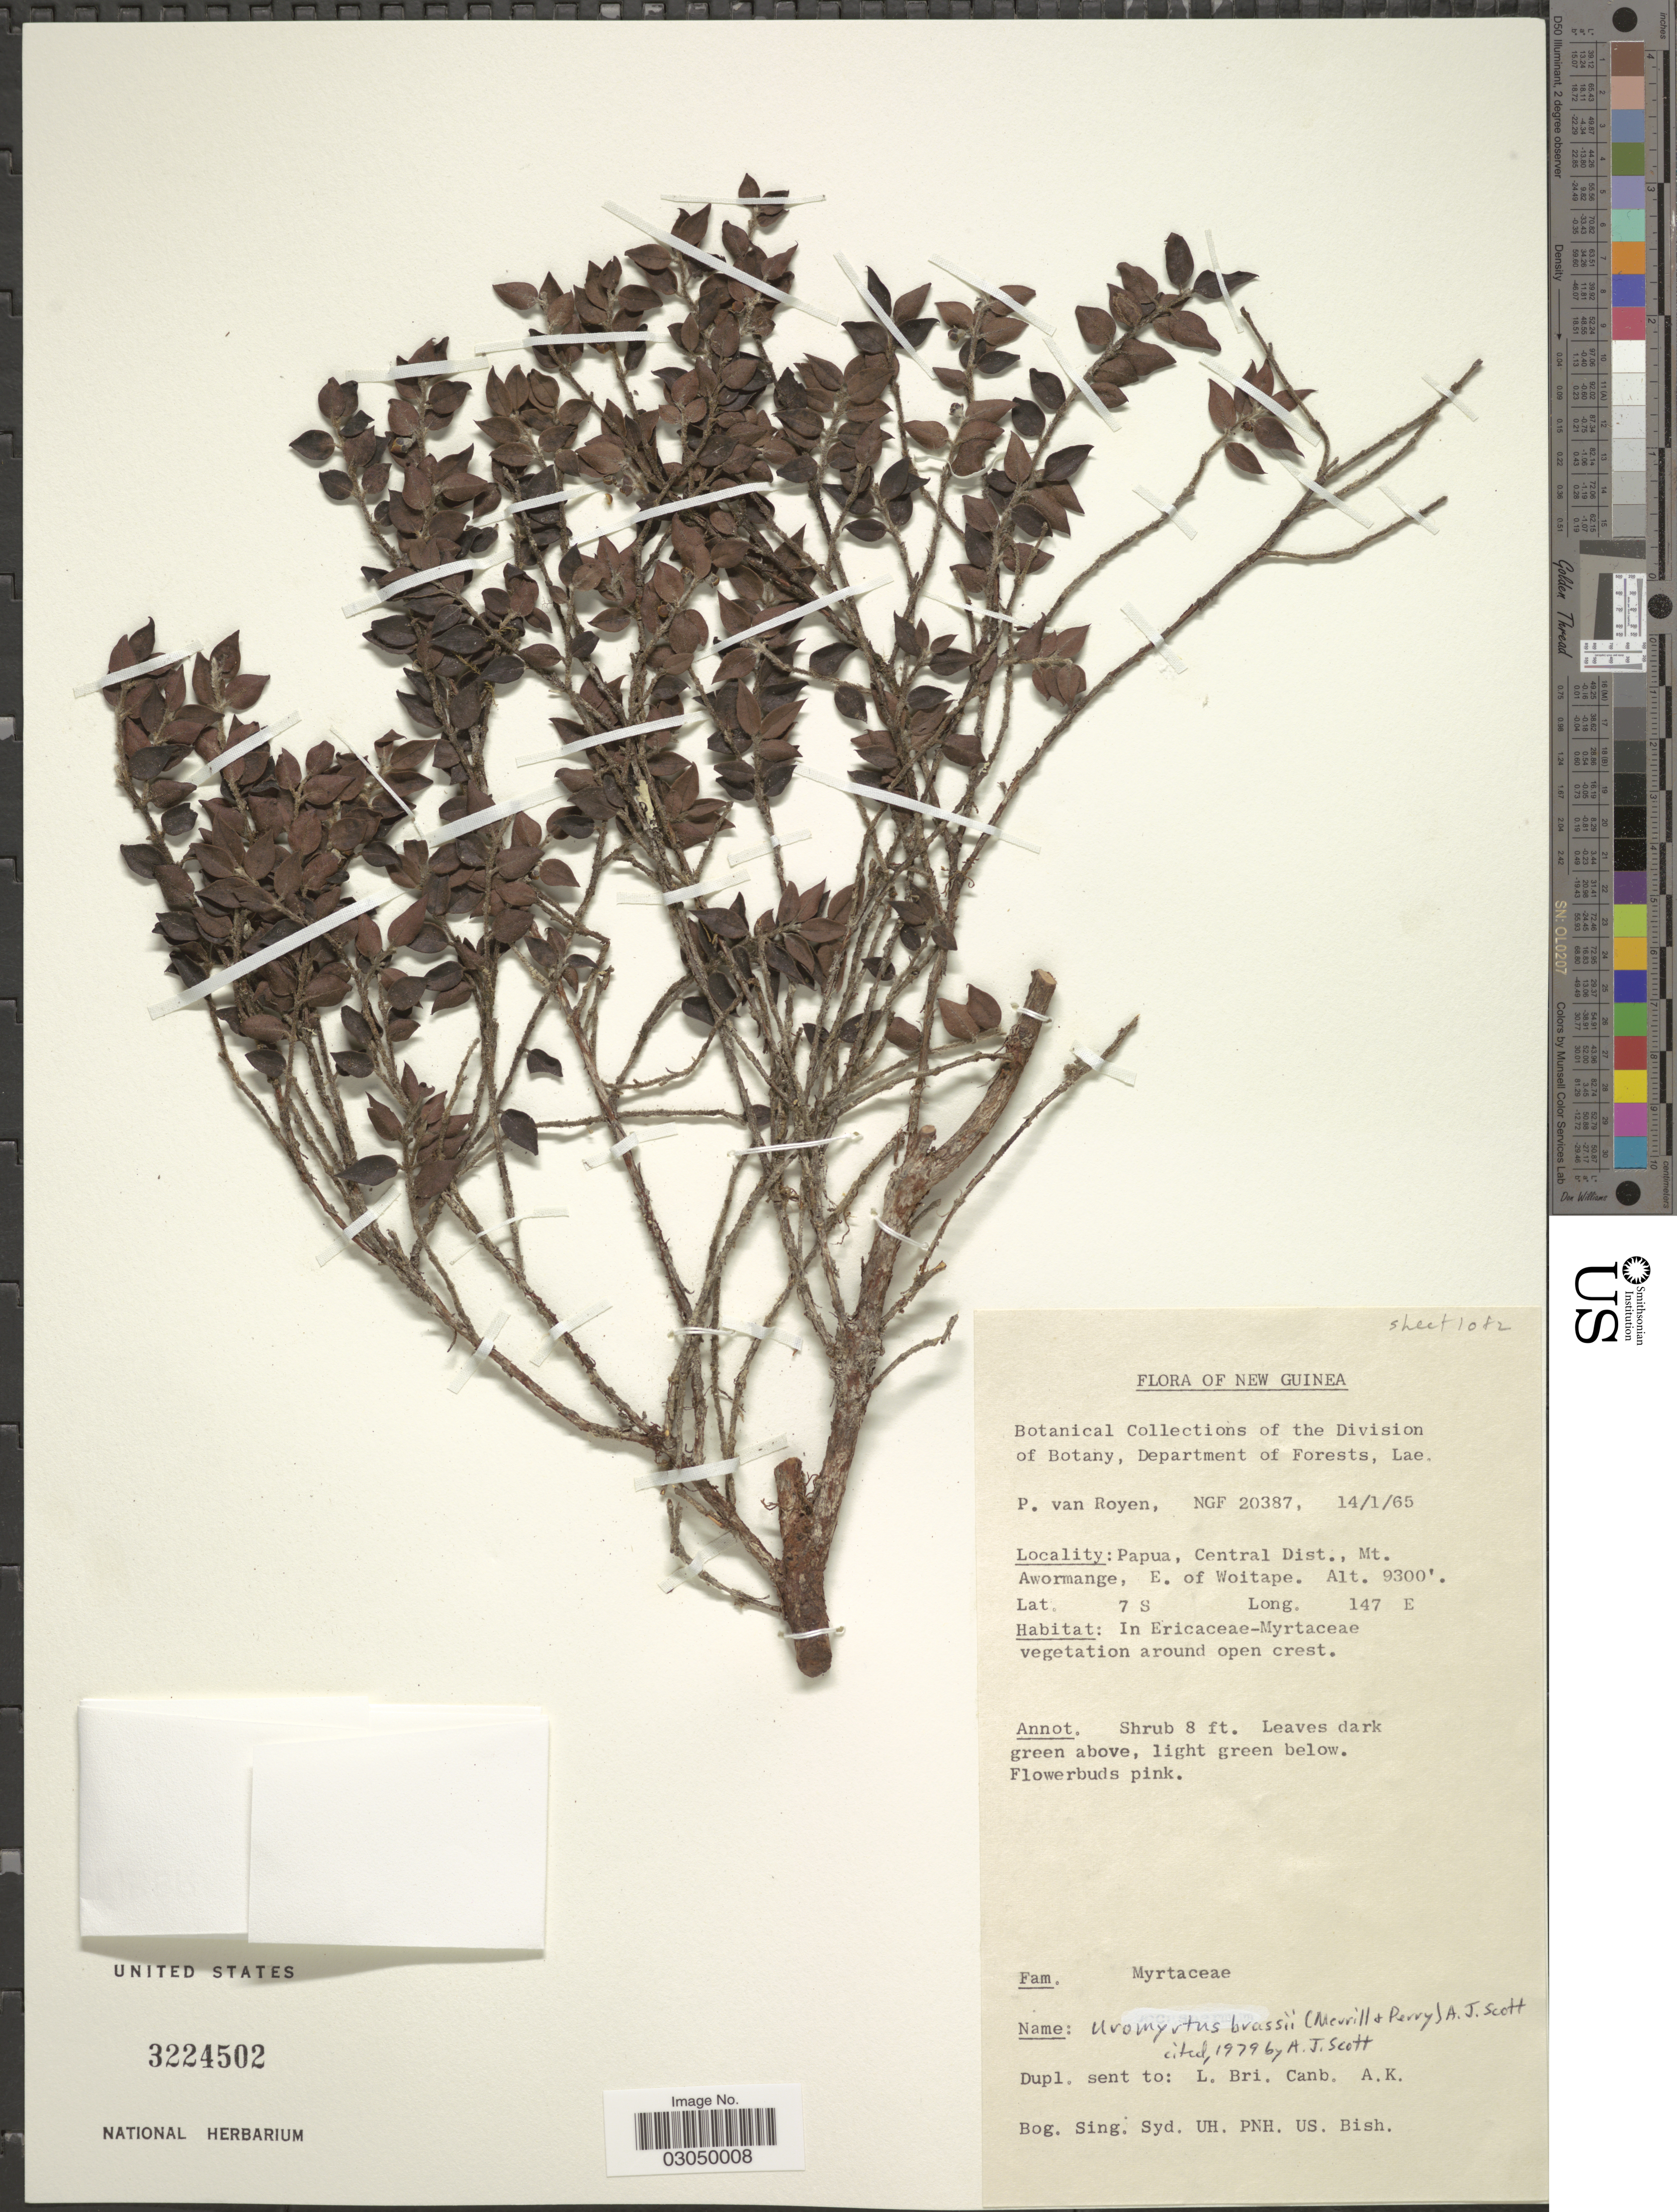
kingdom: Plantae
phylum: Tracheophyta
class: Magnoliopsida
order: Myrtales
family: Myrtaceae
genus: Uromyrtus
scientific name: Uromyrtus brassii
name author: (Merr. & L.M. Perry) A.J. Scott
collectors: P. van Royen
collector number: NGF20387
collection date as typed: Transcribed d/m/y: 14/1/65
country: Papua New Guinea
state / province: Central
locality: New Guinea. Central Dist., Mt. Awormange, E. of Woitape.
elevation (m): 2835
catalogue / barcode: US 3224502